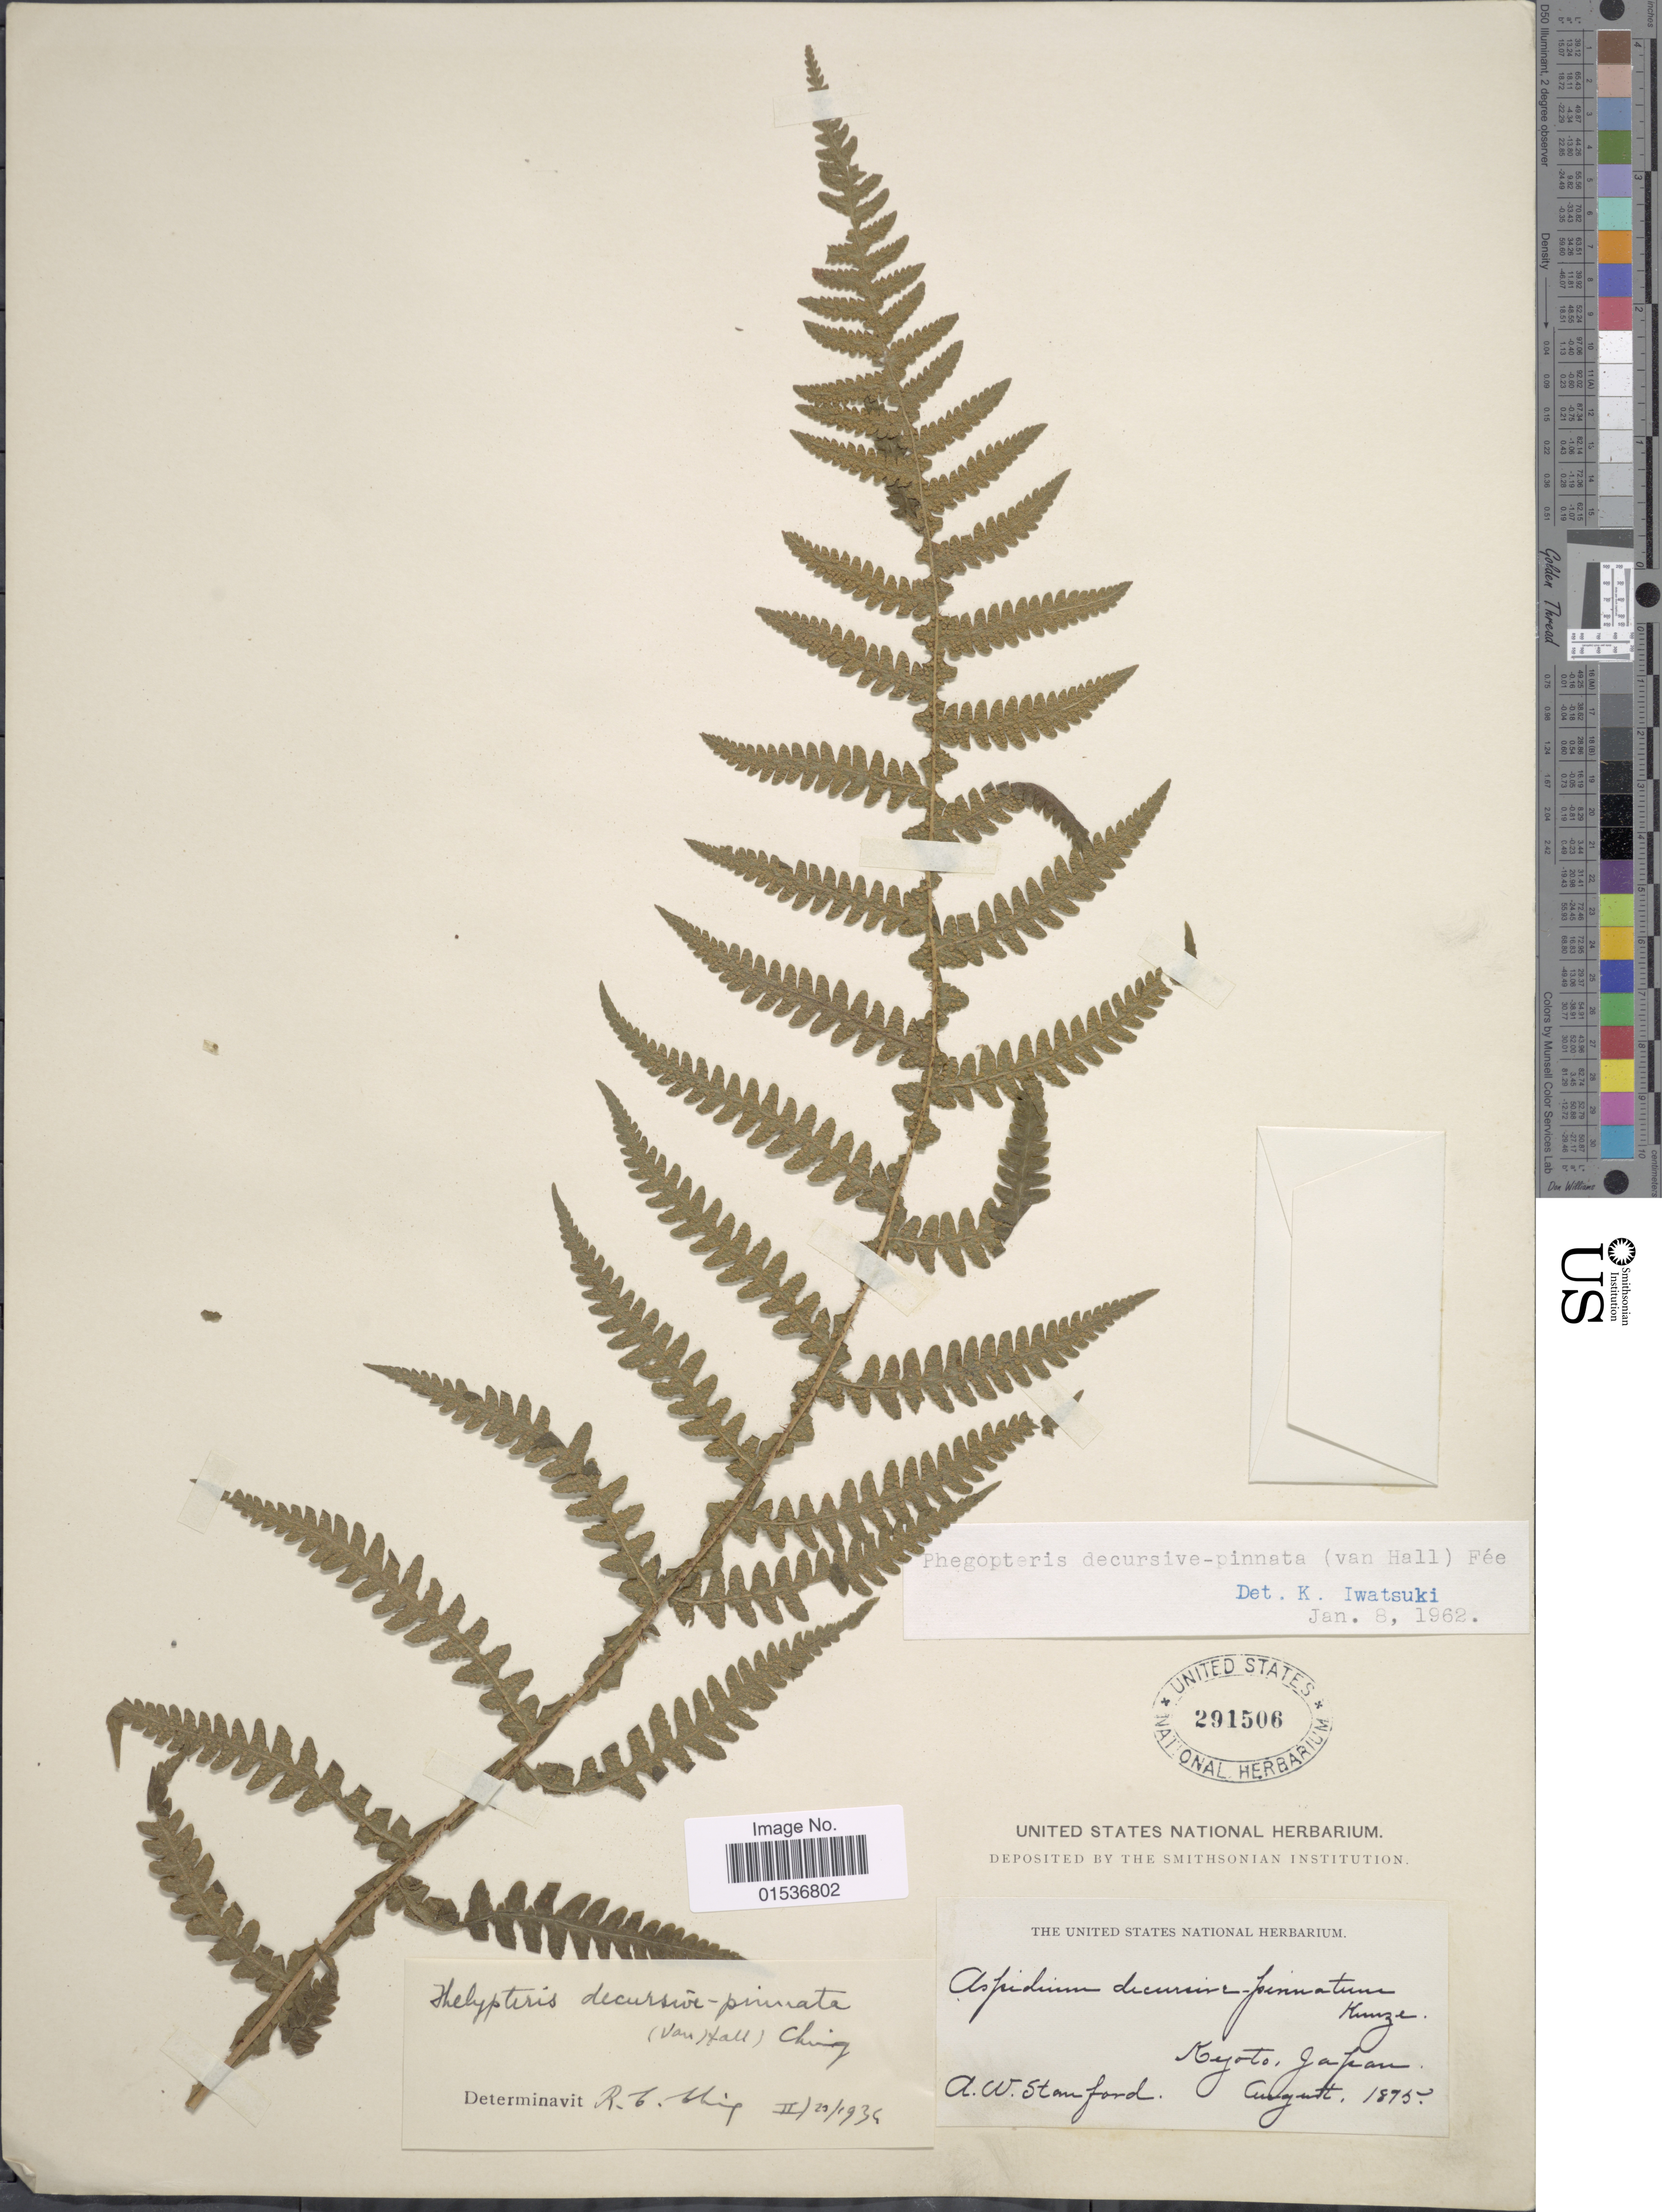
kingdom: Plantae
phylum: Tracheophyta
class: Polypodiopsida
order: Polypodiales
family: Thelypteridaceae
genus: Phegopteris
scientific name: Phegopteris decursivepinnata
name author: (H.C. Hall) Fée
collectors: A. Stanford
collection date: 1875-08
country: Japan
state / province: Kyoto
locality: Kyoto, Japan.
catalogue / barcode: US 291506